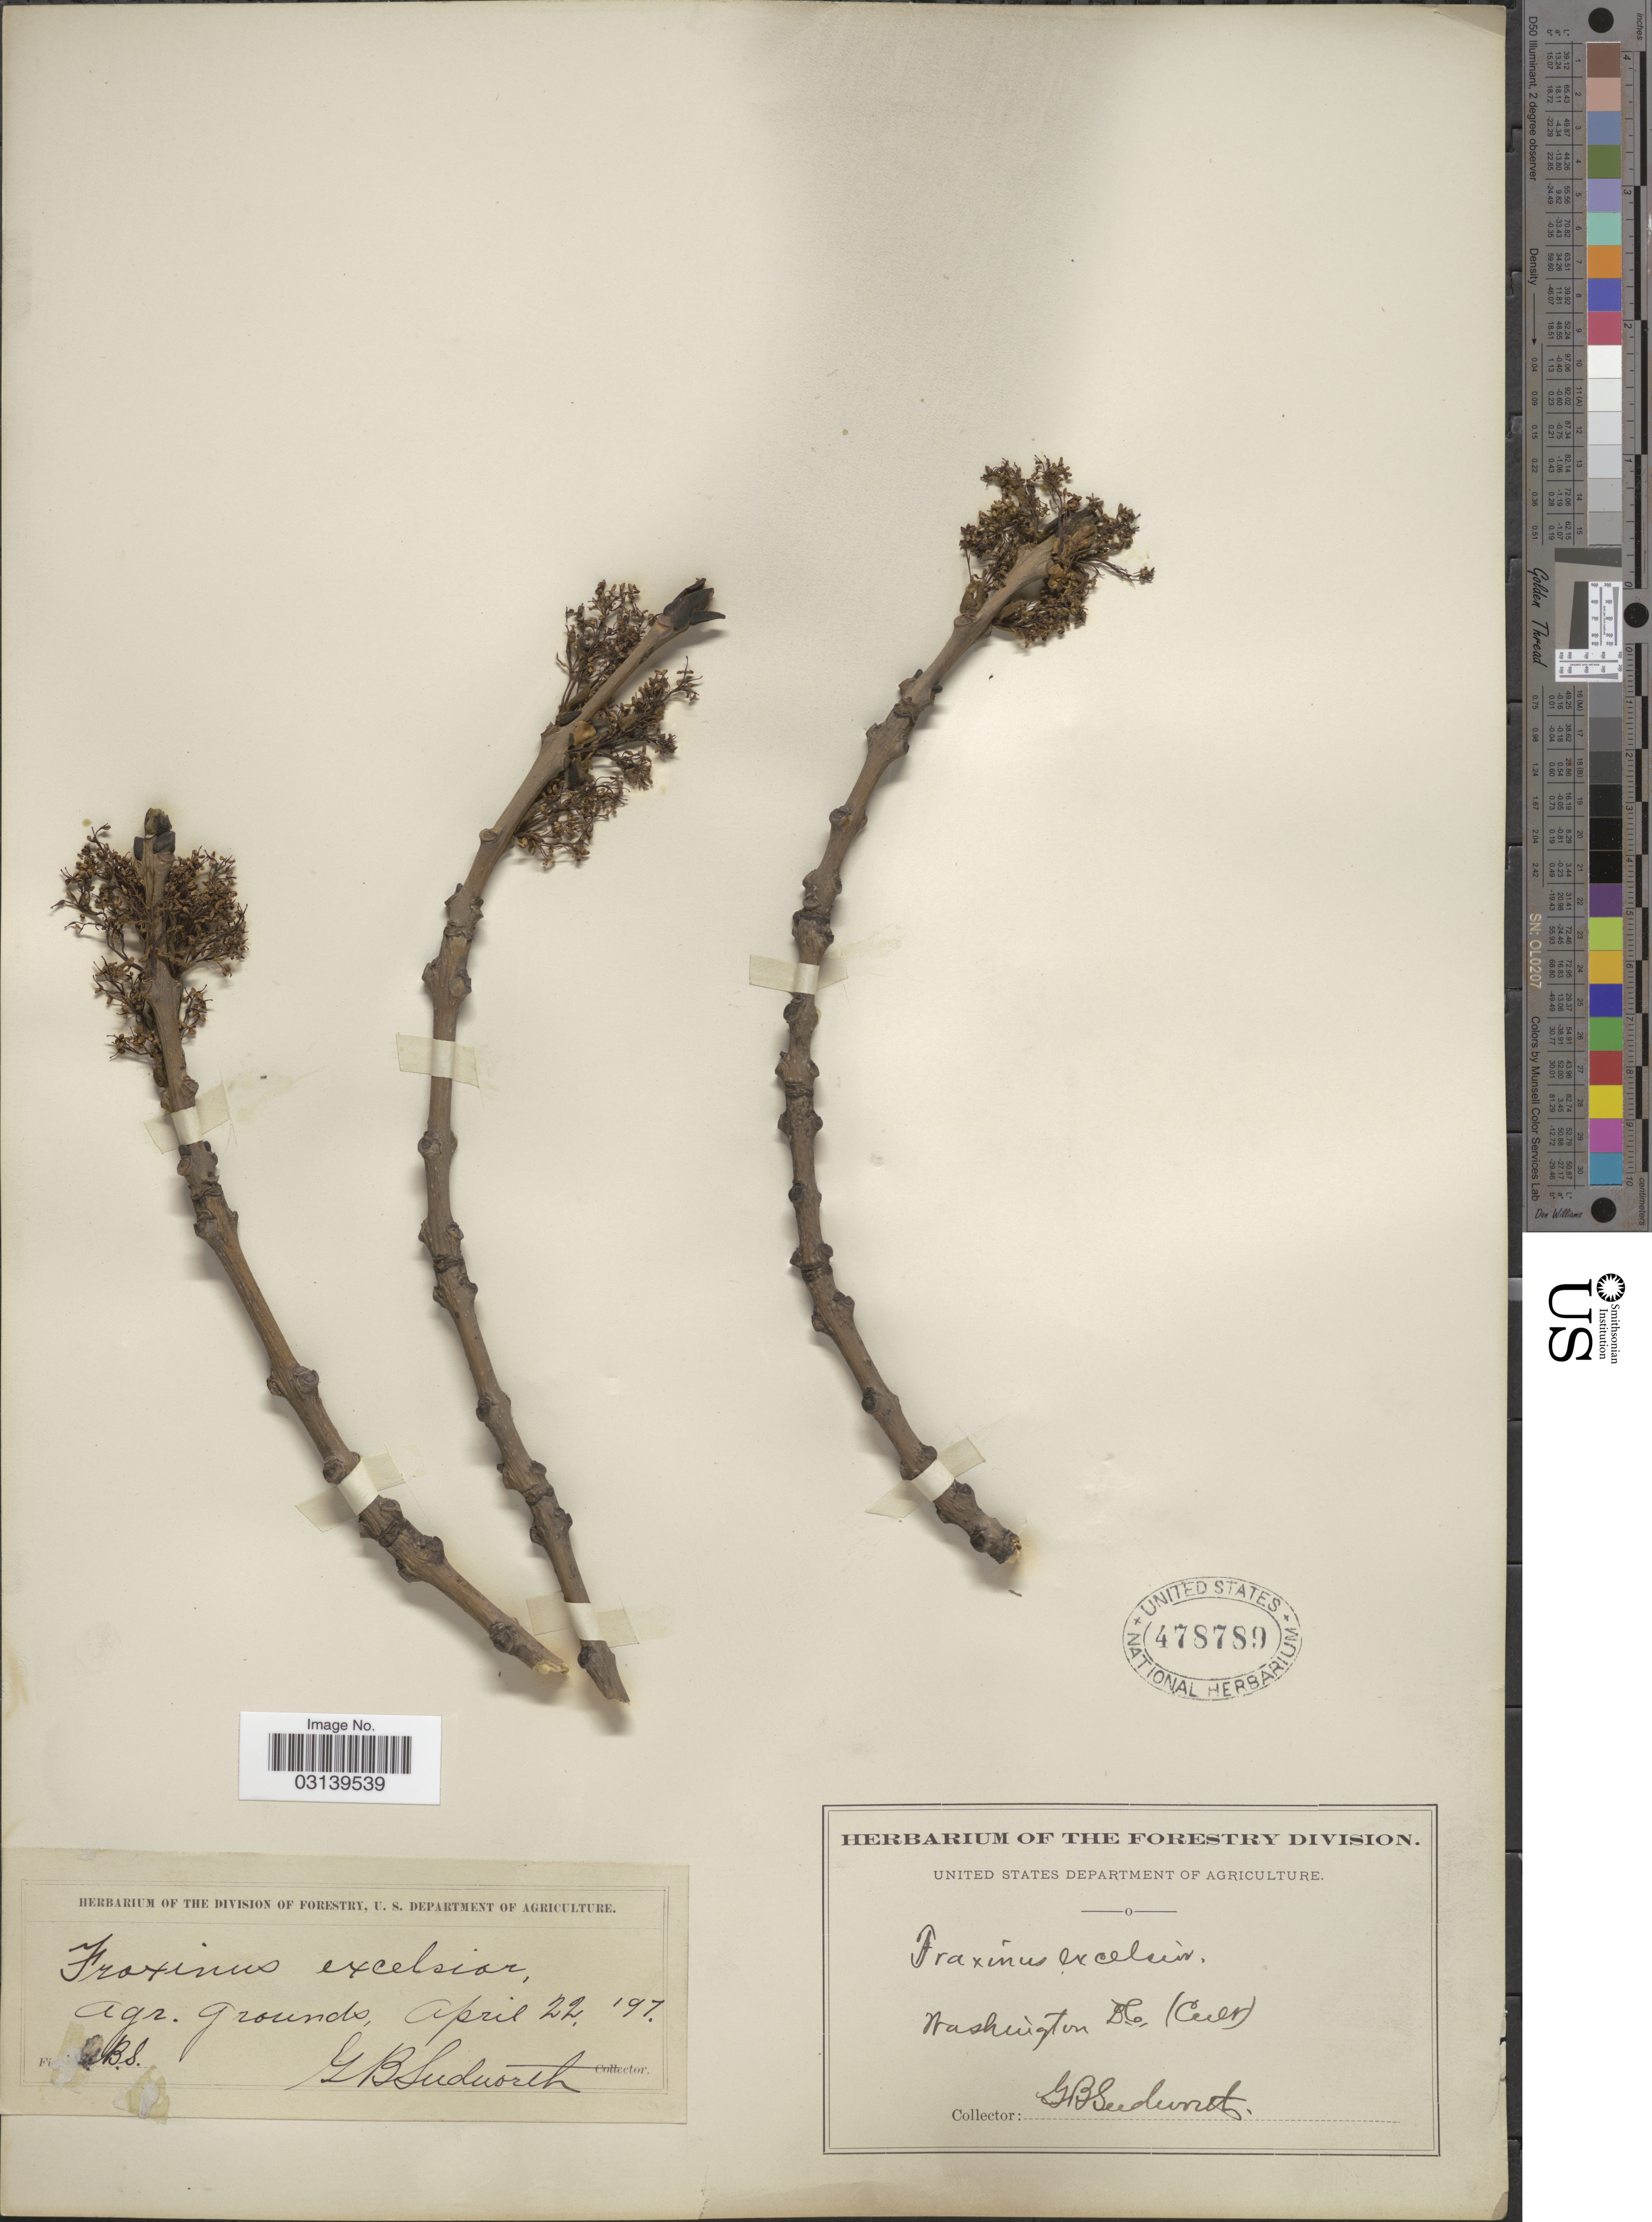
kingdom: Plantae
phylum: Tracheophyta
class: Magnoliopsida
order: Lamiales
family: Oleaceae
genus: Fraxinus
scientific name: Fraxinus excelsior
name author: L.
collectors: G. B. Sudworth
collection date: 1970-04-22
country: United States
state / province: District of Columbia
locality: Washington, D.C. , Agr. Grounds.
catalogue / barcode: US 478789